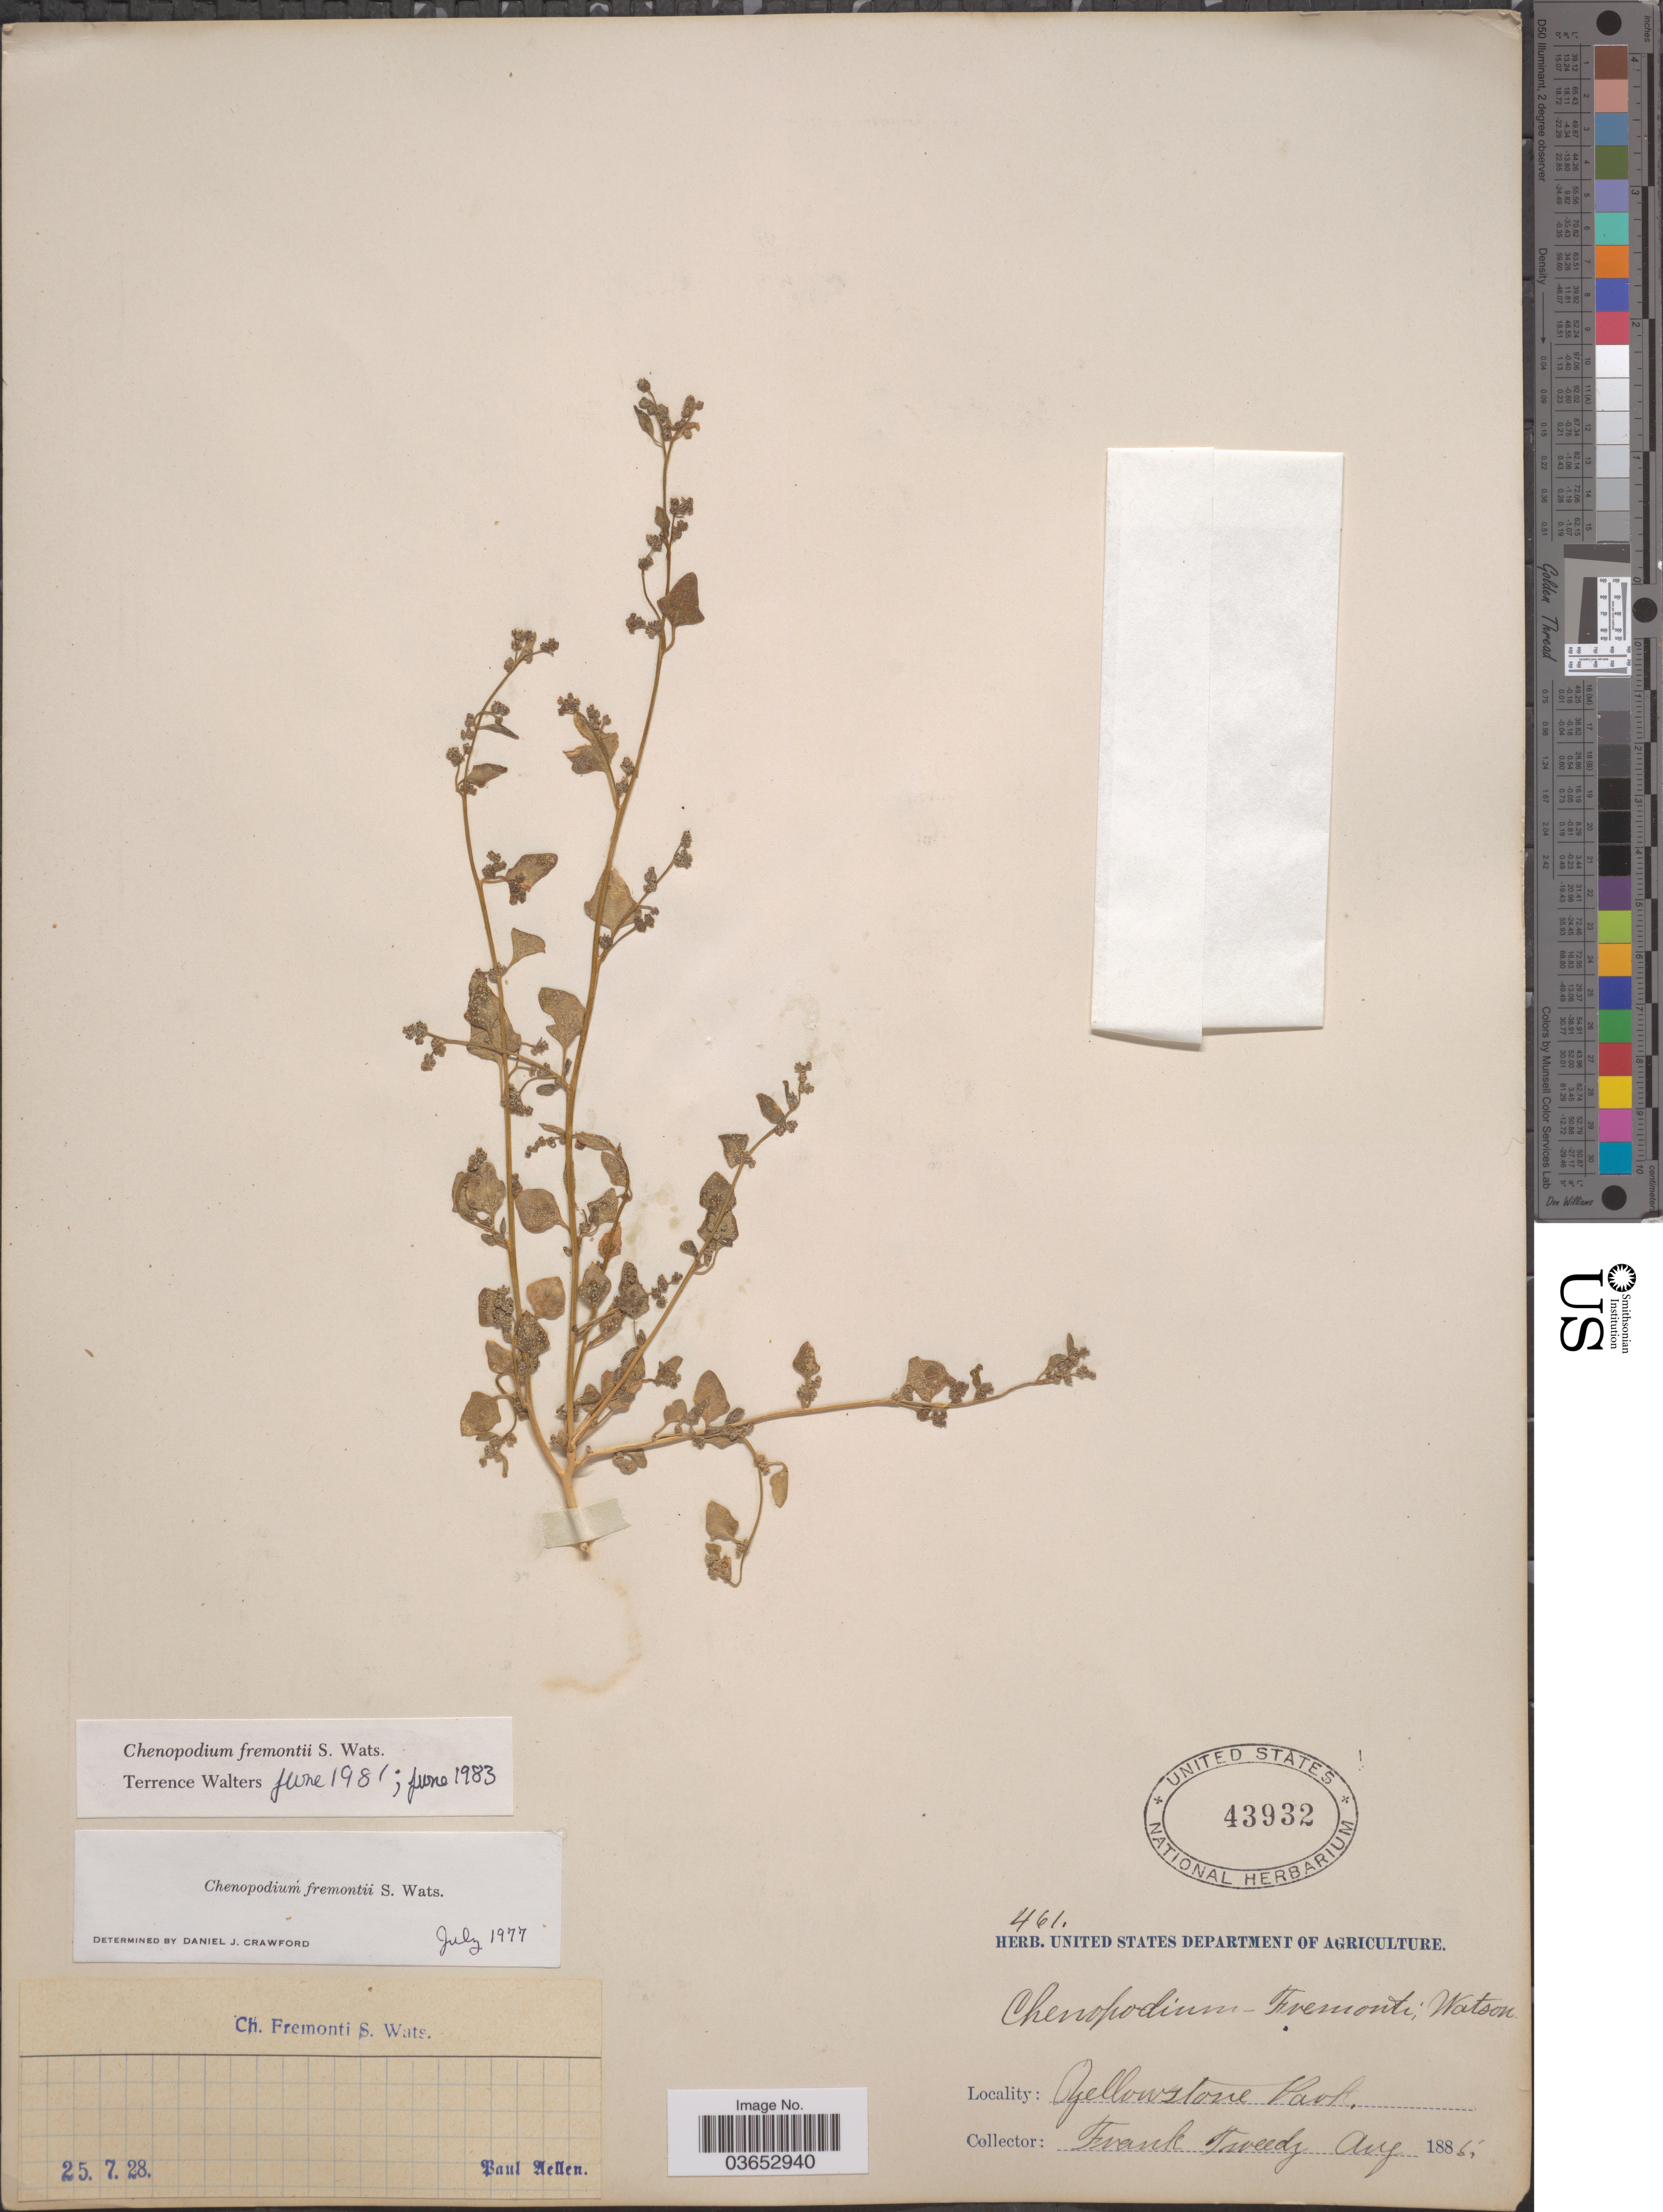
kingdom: Plantae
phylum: Tracheophyta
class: Magnoliopsida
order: Caryophyllales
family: Amaranthaceae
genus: Chenopodium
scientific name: Chenopodium fremontii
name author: S. Watson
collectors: F. Tweedy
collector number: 461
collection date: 1885-08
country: United States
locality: Yellowstone Park.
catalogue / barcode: US 43932